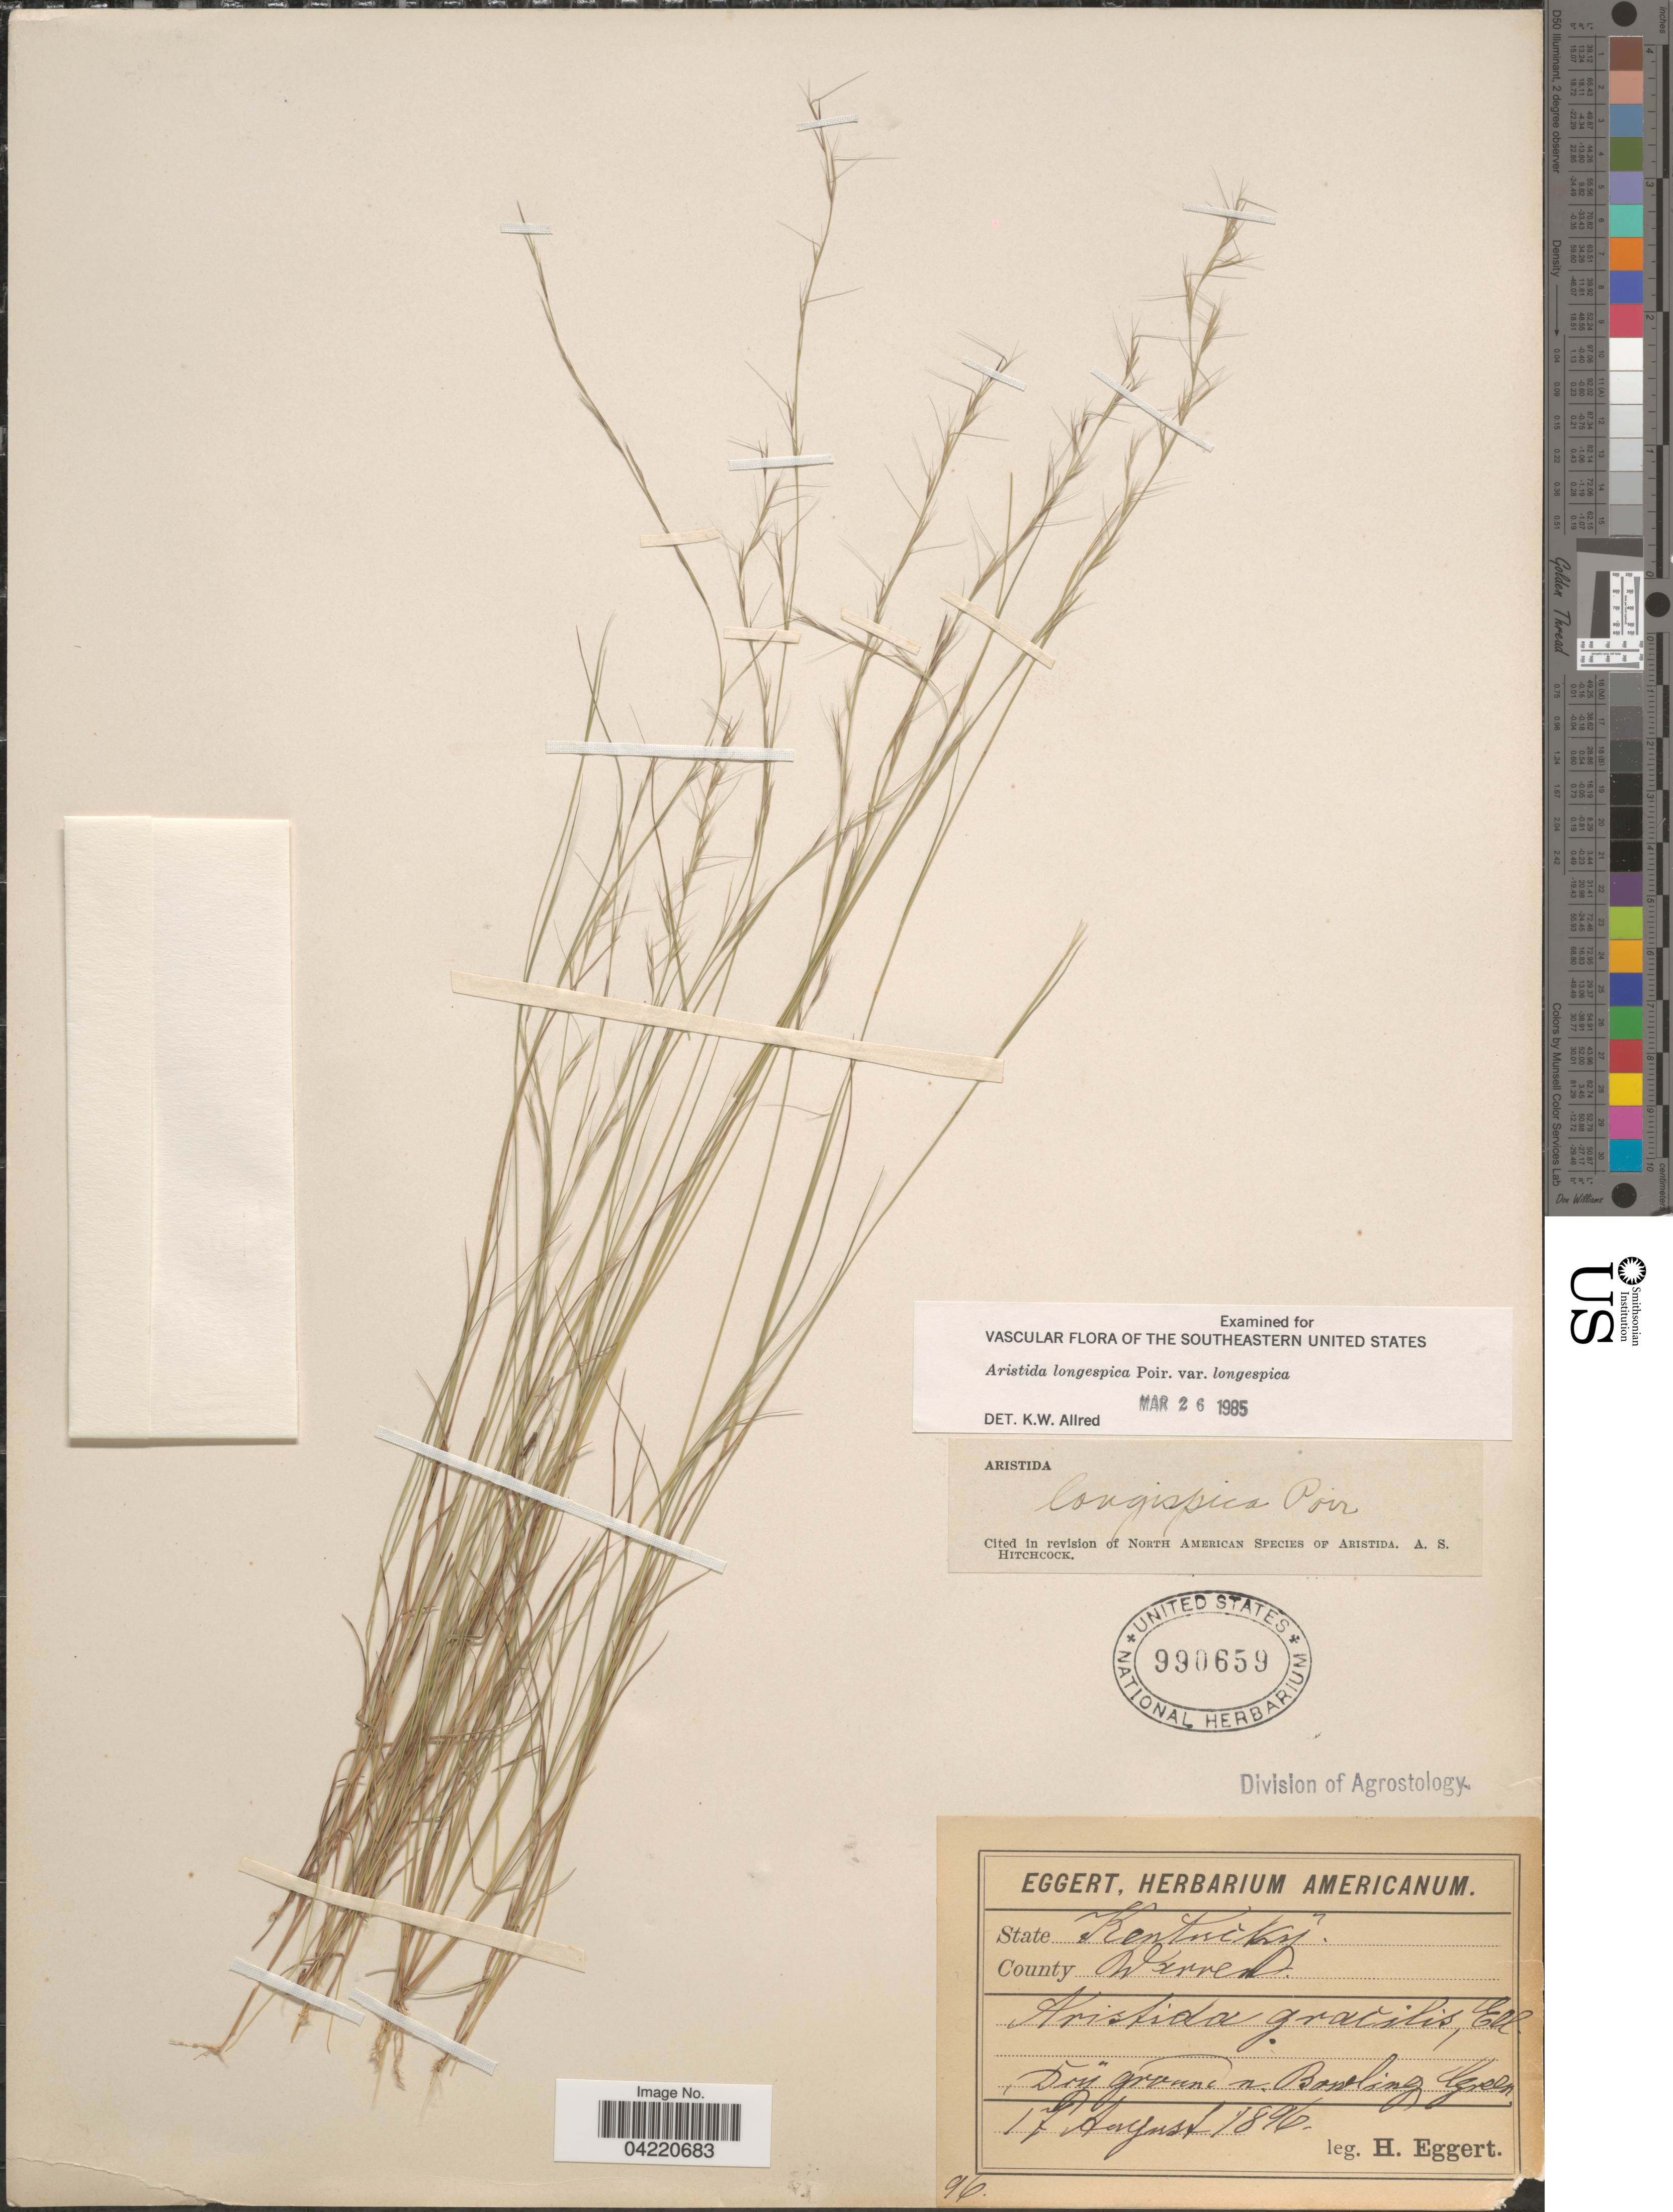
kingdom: Plantae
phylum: Tracheophyta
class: Liliopsida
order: Poales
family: Poaceae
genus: Aristida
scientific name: Aristida longespica var. longespica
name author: Poir.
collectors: H. Eggert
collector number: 96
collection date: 1896-08-17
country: United States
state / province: Kentucky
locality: County Warren. Dry ground n. Bowling Green.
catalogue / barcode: US 990659